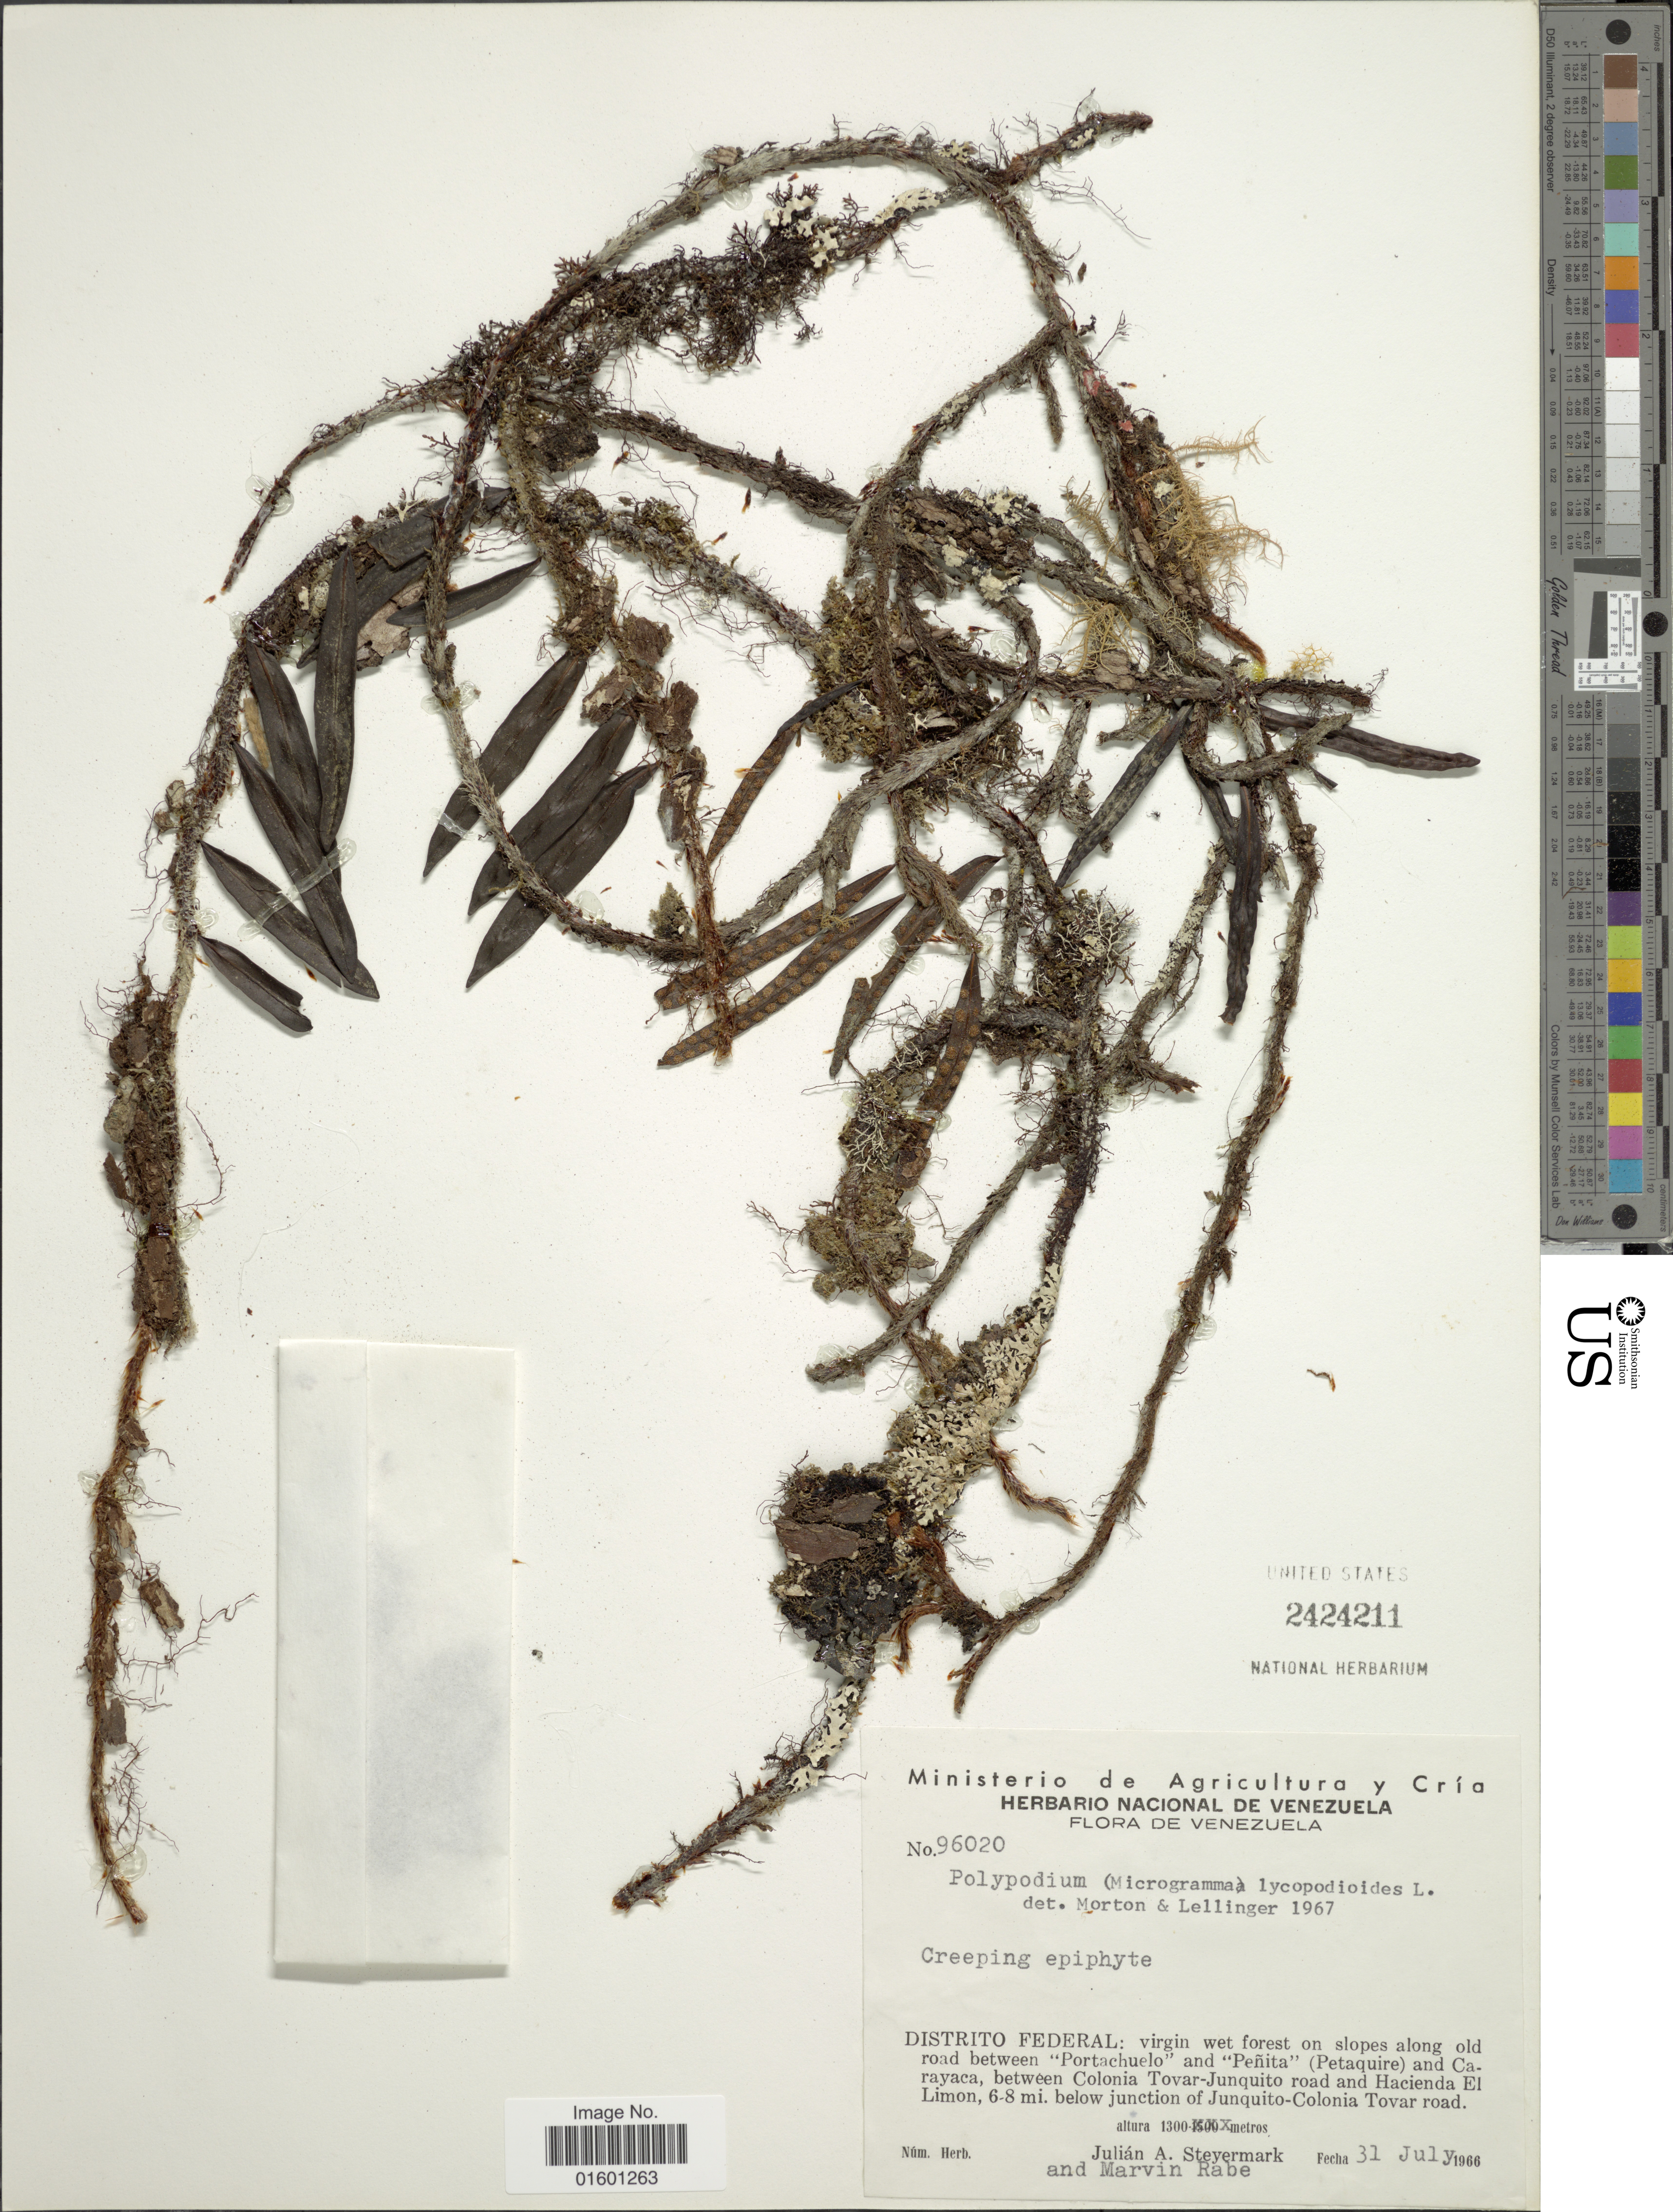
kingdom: Plantae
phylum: Tracheophyta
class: Polypodiopsida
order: Polypodiales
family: Polypodiaceae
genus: Microgramma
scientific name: Microgramma lycopodioides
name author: (L.) Copel.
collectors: J. Steyermark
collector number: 96020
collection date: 1966-07-31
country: Venezuela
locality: Distrito Federal: virgin wet forest on slopes along old road between "Portachuelo" and "Penita" (Petaquire) and Carayaca, between Colonia Tovar-Junquito road and Hacienda El Limon, 6-8 mi. below junction of Junquito-Colonia Tovar Road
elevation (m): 1300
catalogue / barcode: US 2424211